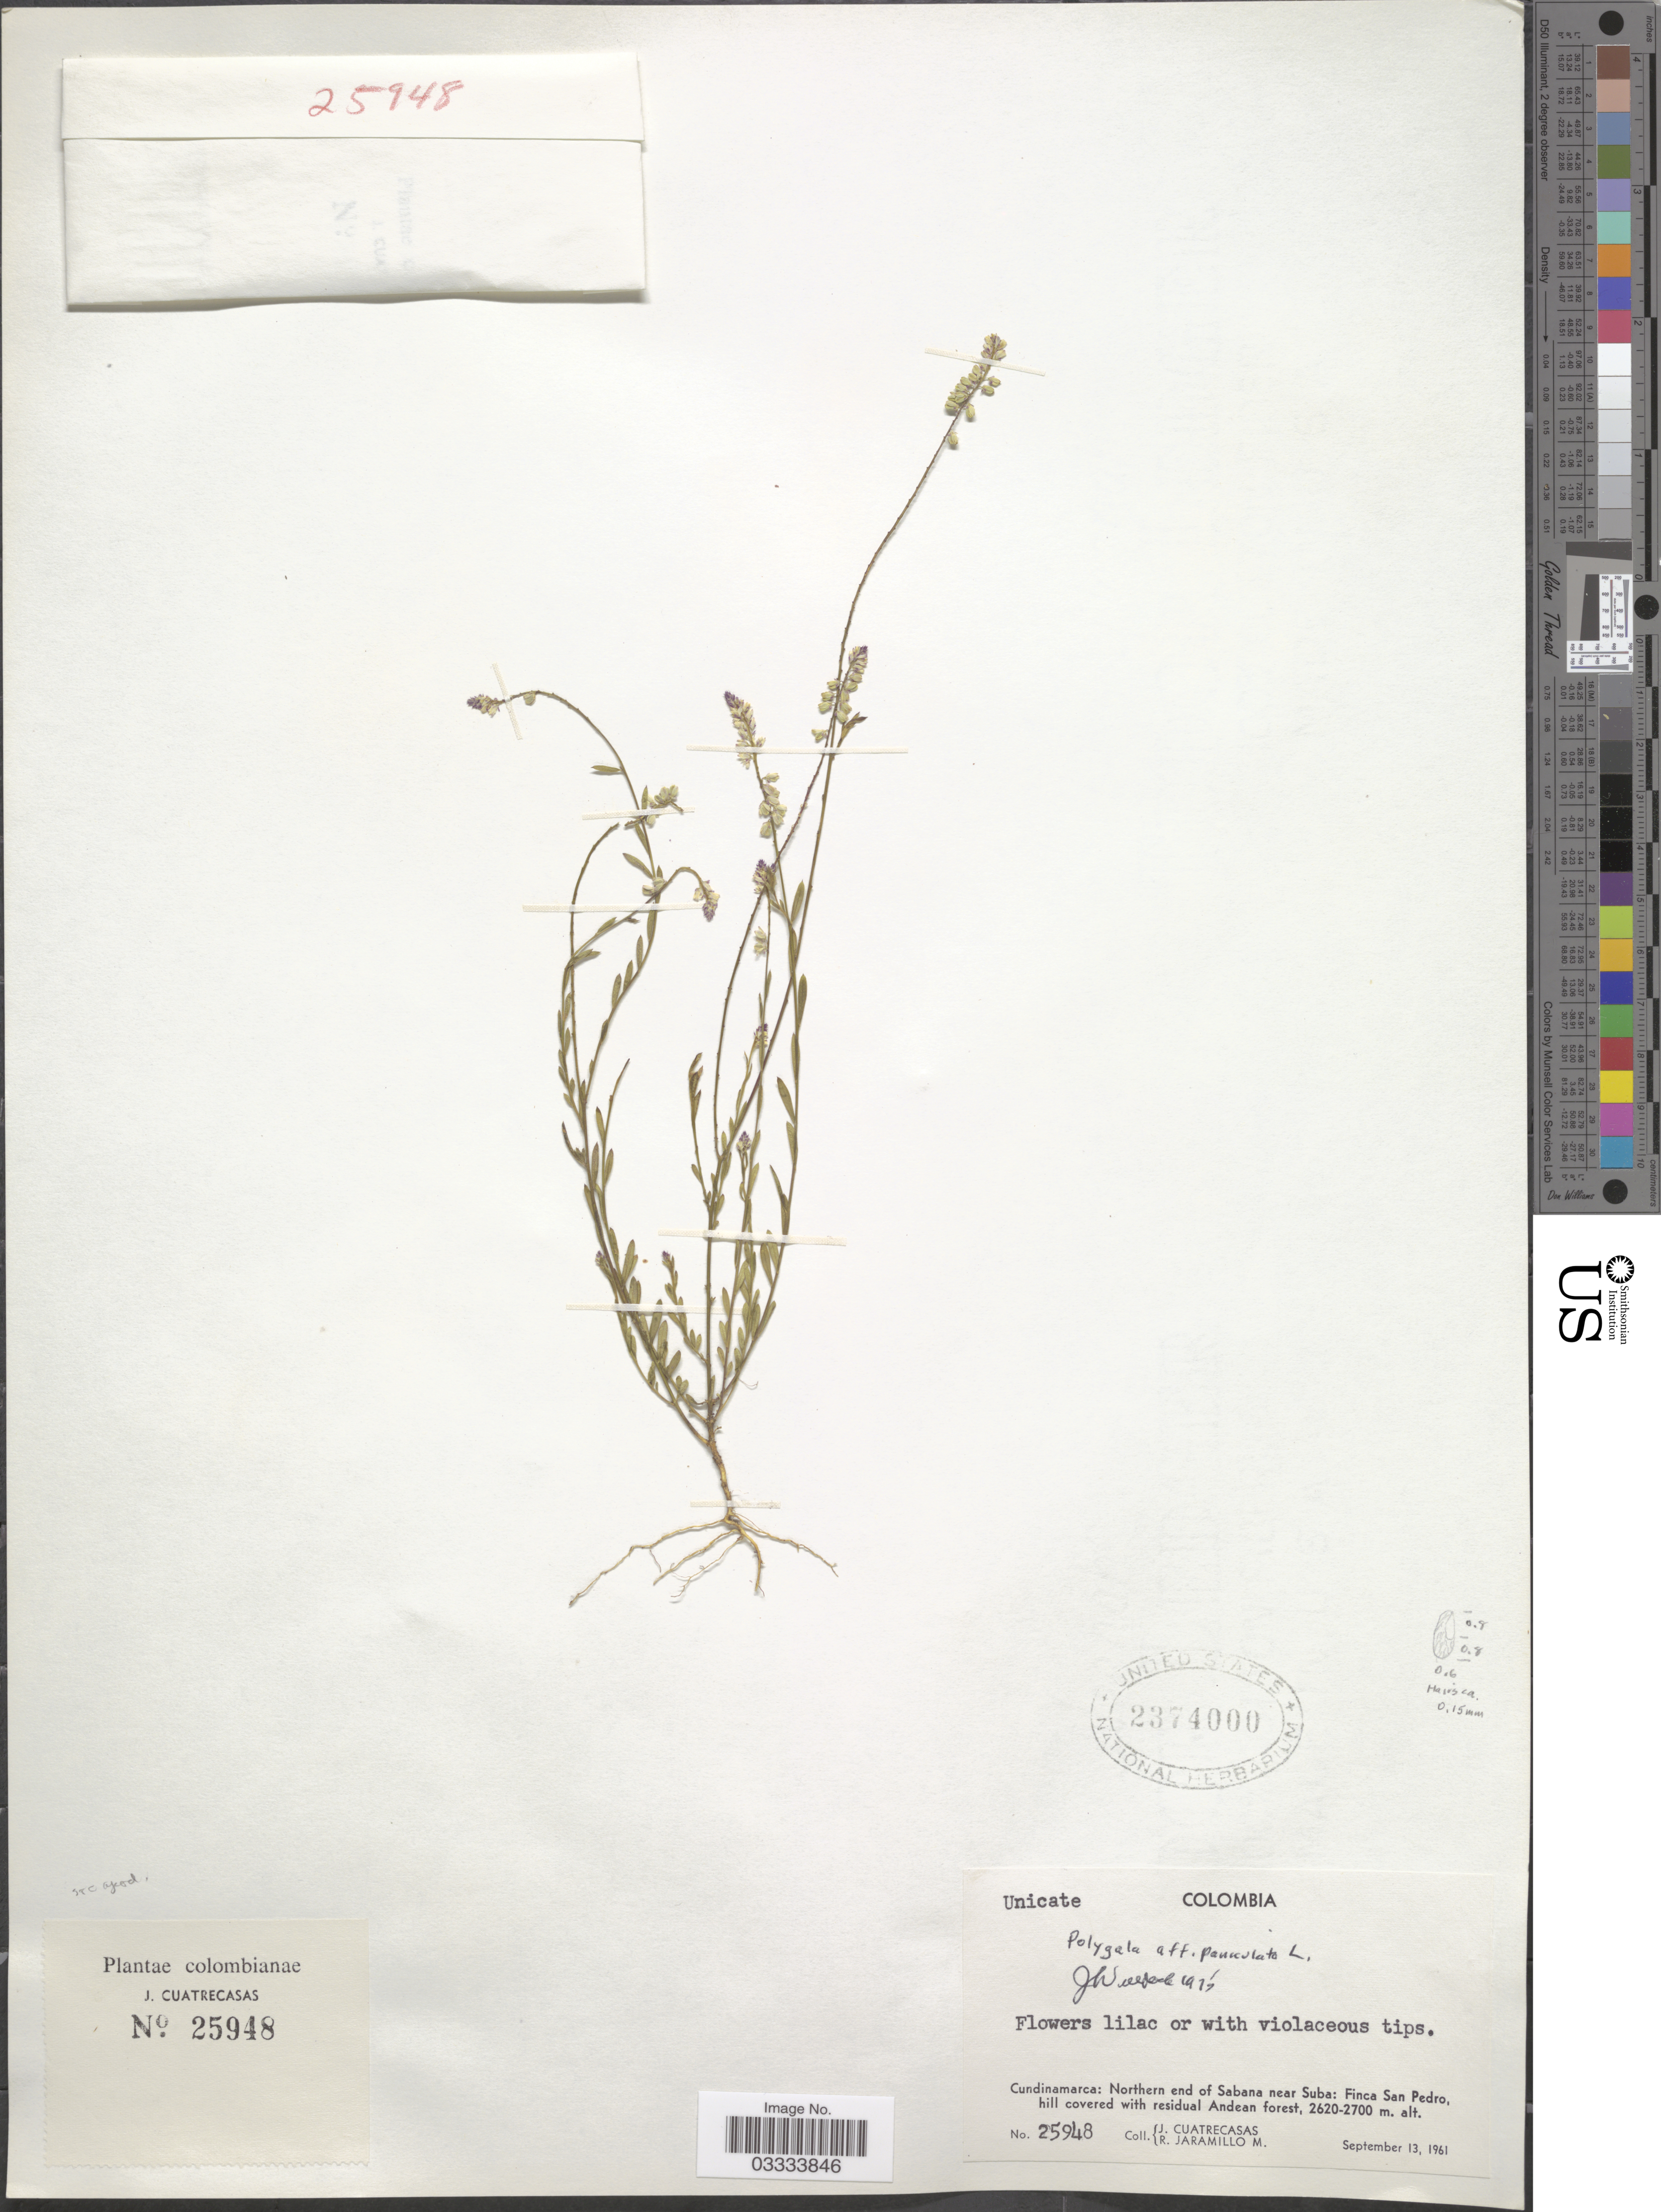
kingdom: Plantae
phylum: Tracheophyta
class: Magnoliopsida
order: Fabales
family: Polygalaceae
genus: Polygala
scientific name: Polygala paniculata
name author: L.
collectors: J. Cuatrecasas & R. Jaramillo M.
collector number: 25948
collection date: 1961-09-13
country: Colombia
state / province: Cundinamarca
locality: Northern end of Sabana near Suba: Finca San Pedro, hill covered with residual Andean forest.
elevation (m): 2620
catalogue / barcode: US 2374000